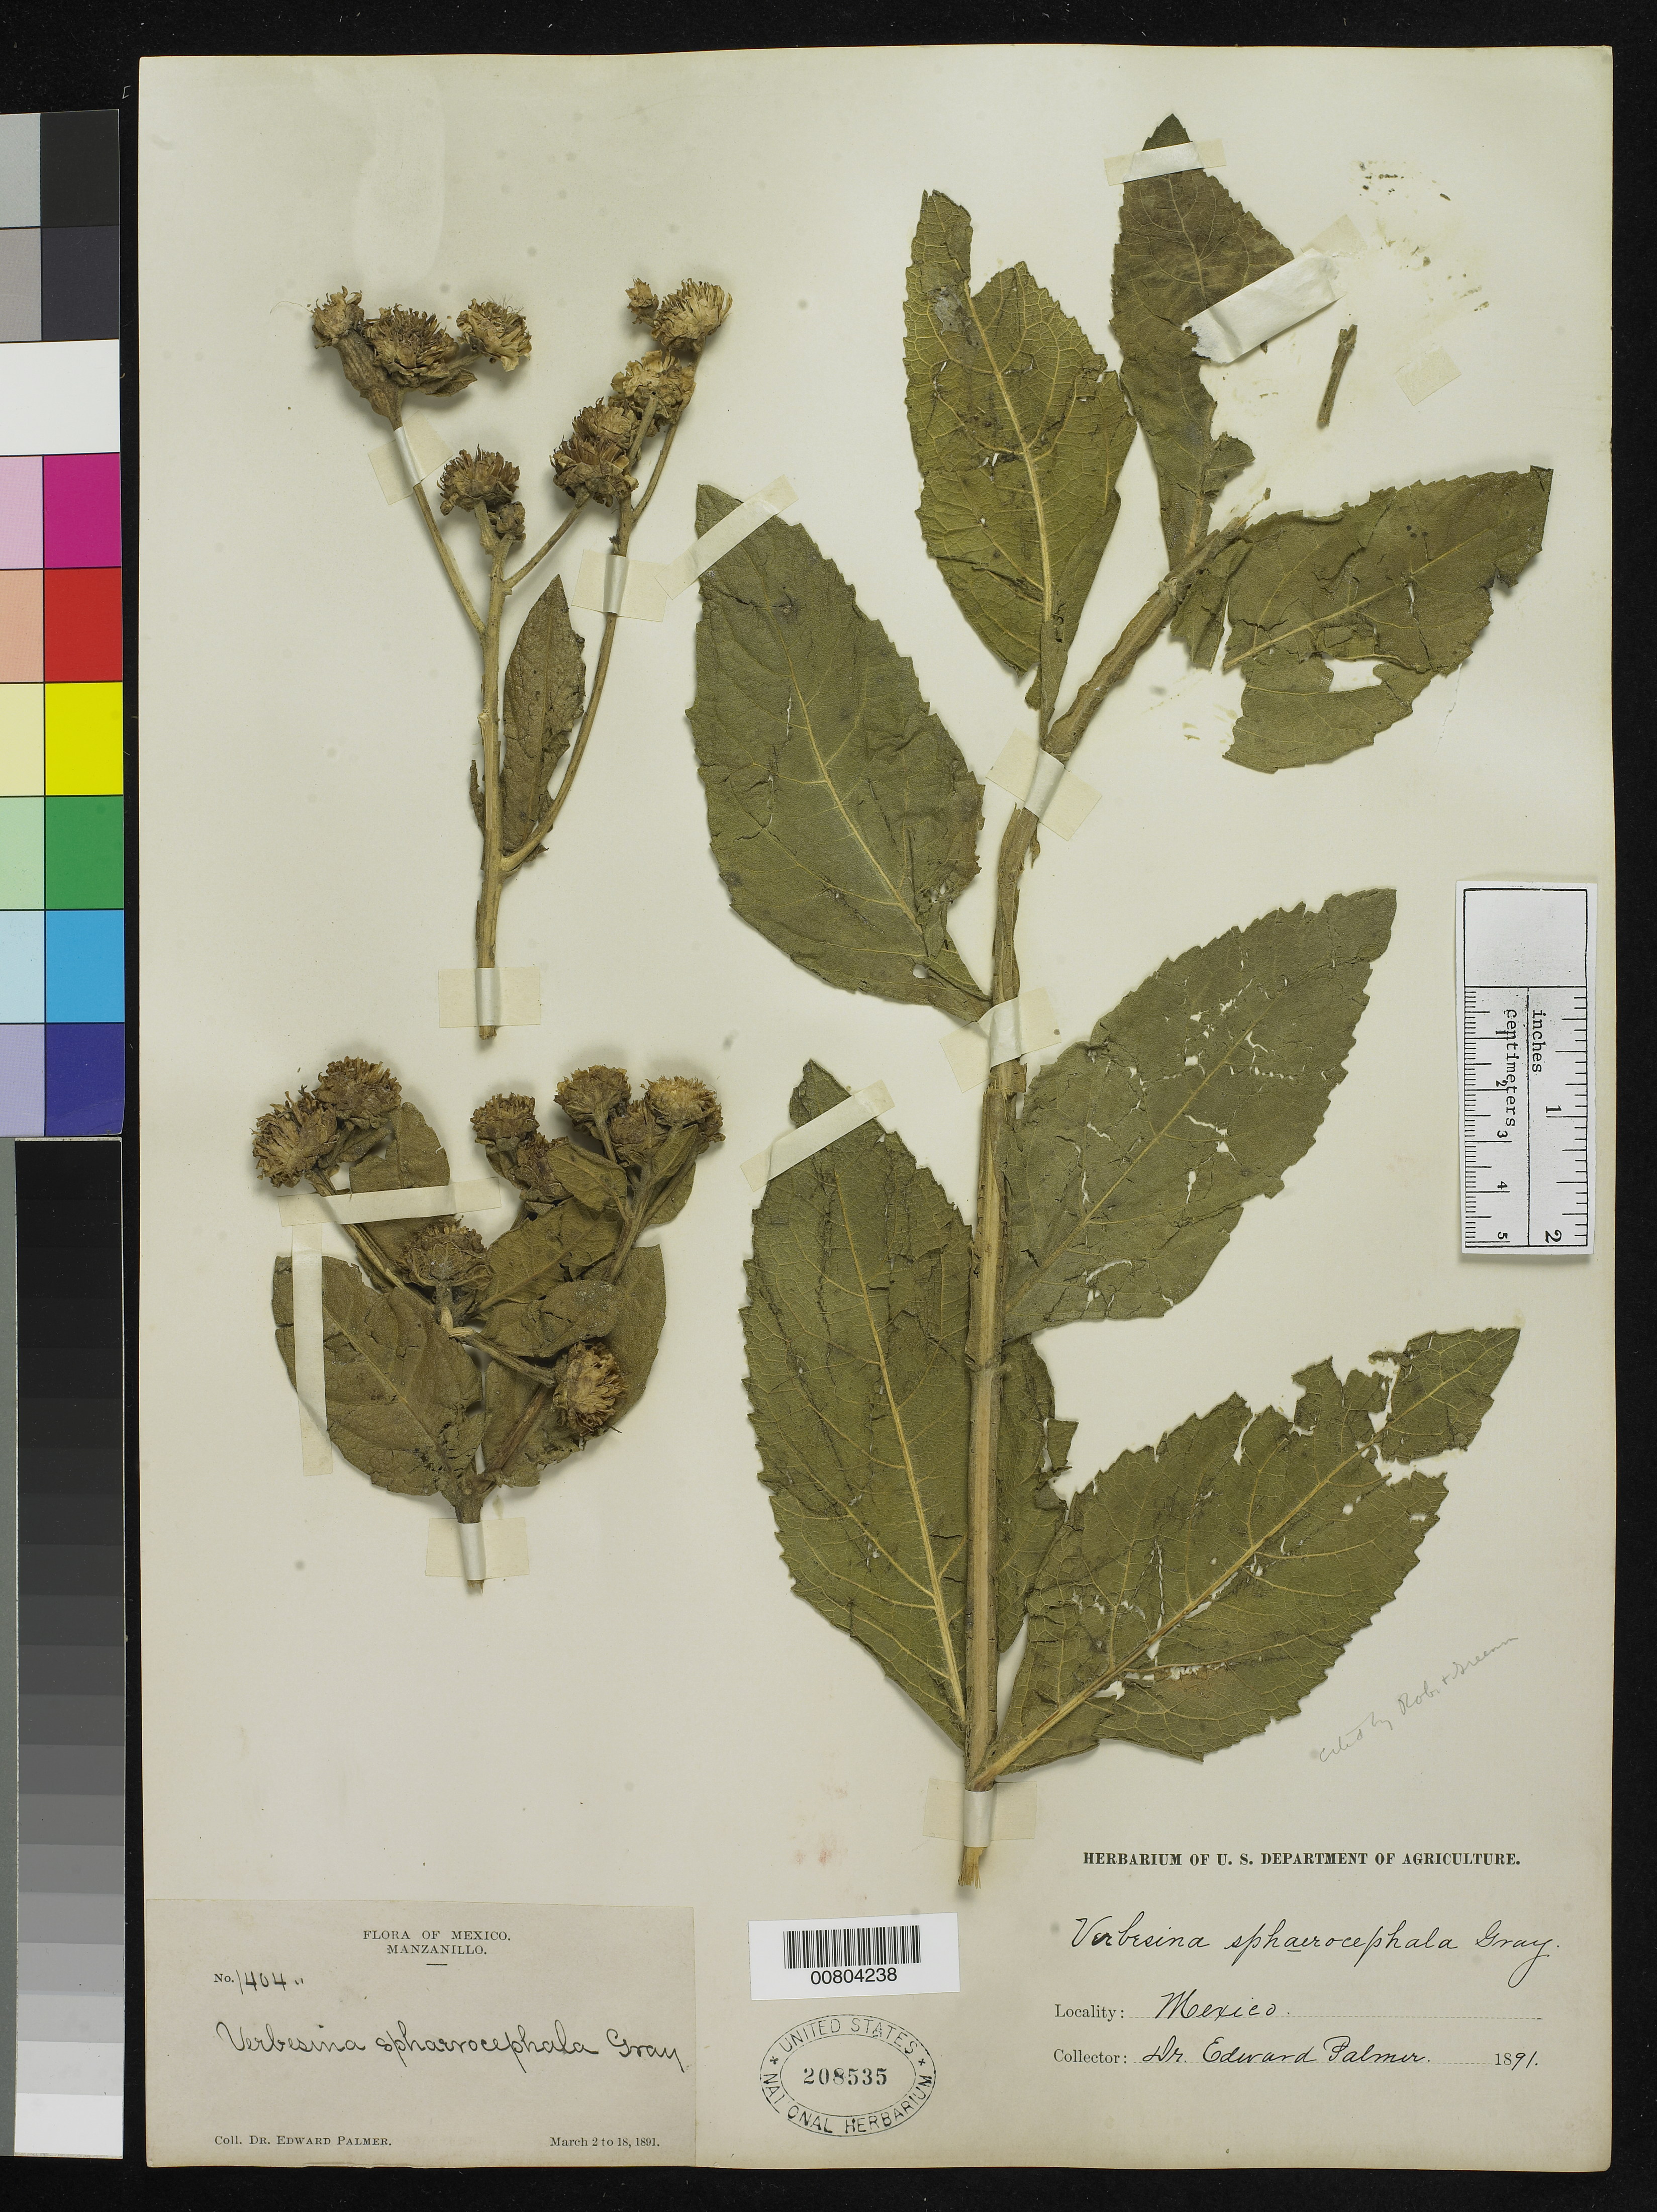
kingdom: Plantae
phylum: Tracheophyta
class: Magnoliopsida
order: Asterales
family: Asteraceae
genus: Verbesina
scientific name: Verbesina sphaerocephala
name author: A. Gray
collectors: E. Palmer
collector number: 1404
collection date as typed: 02 Mar 1891 to 18 Mar 1891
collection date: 1891-03-02/1891-03-18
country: Mexico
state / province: Colima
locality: Manzanillo, Colima.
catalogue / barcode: US 208535